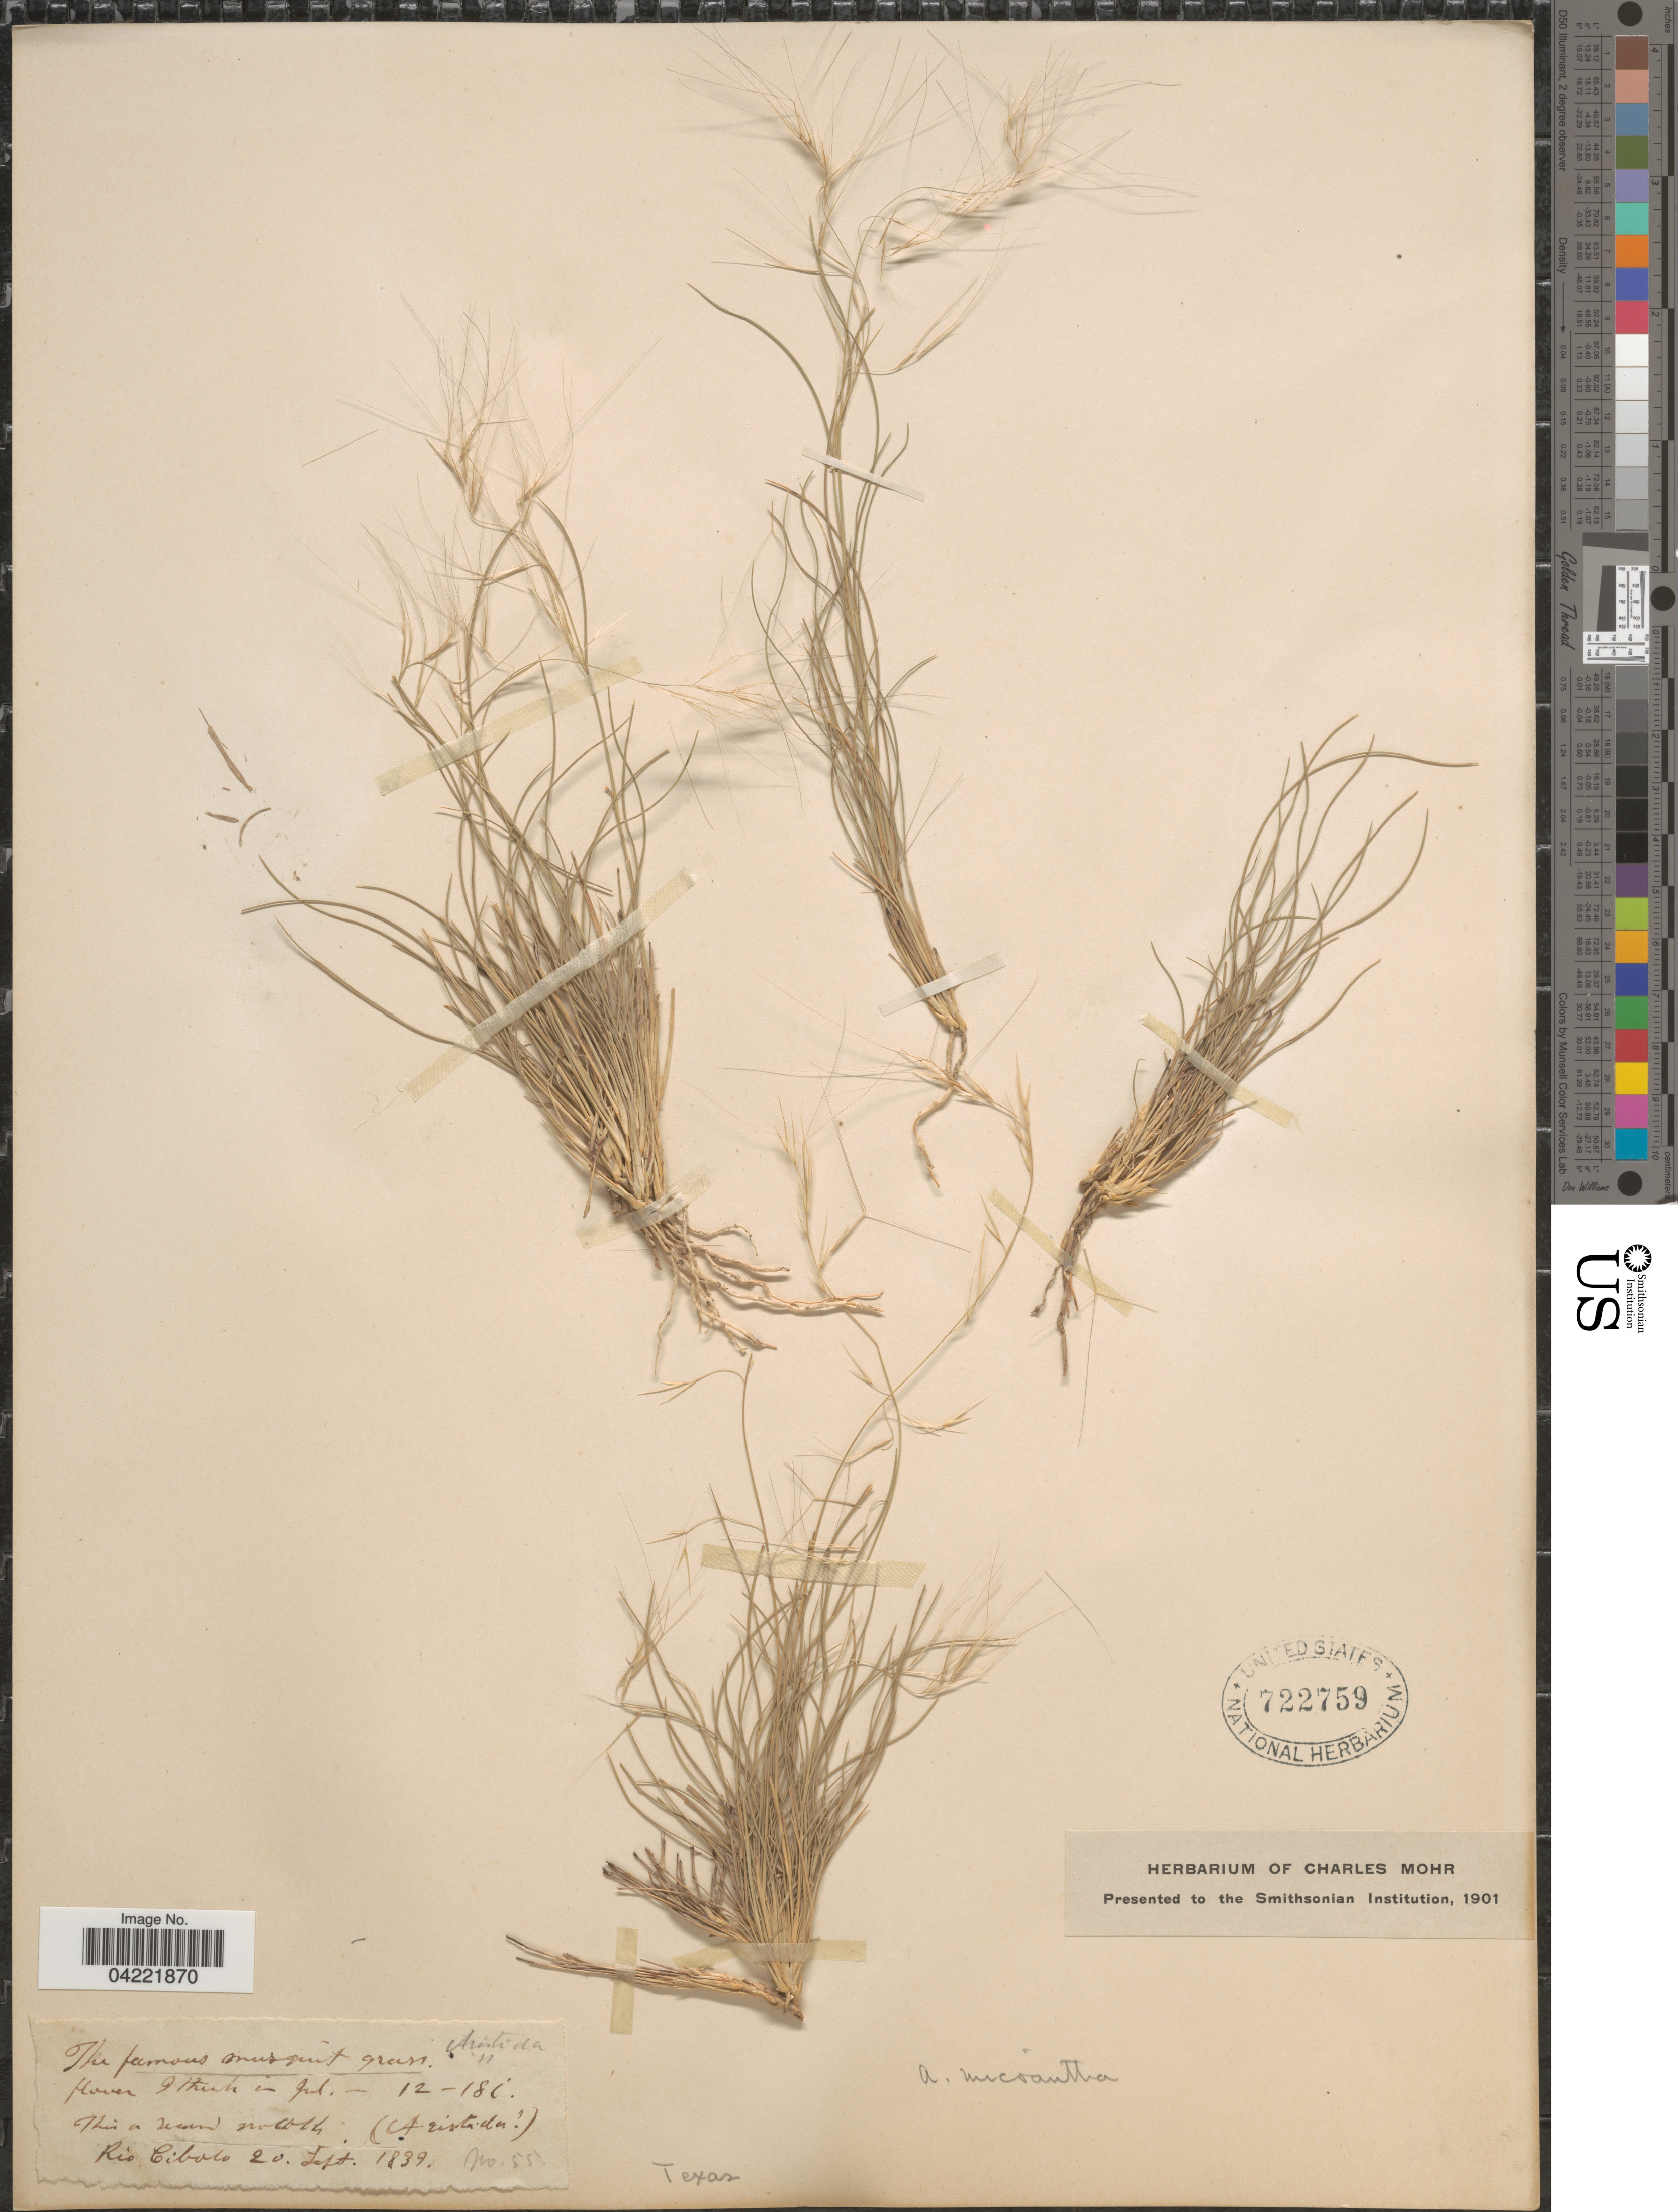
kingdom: Plantae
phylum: Tracheophyta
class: Liliopsida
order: Poales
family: Poaceae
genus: Aristida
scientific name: Aristida purpurea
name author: Nutt.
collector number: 55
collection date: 1839-09-20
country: United States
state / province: Texas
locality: Rio Cibolo.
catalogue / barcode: US 722759